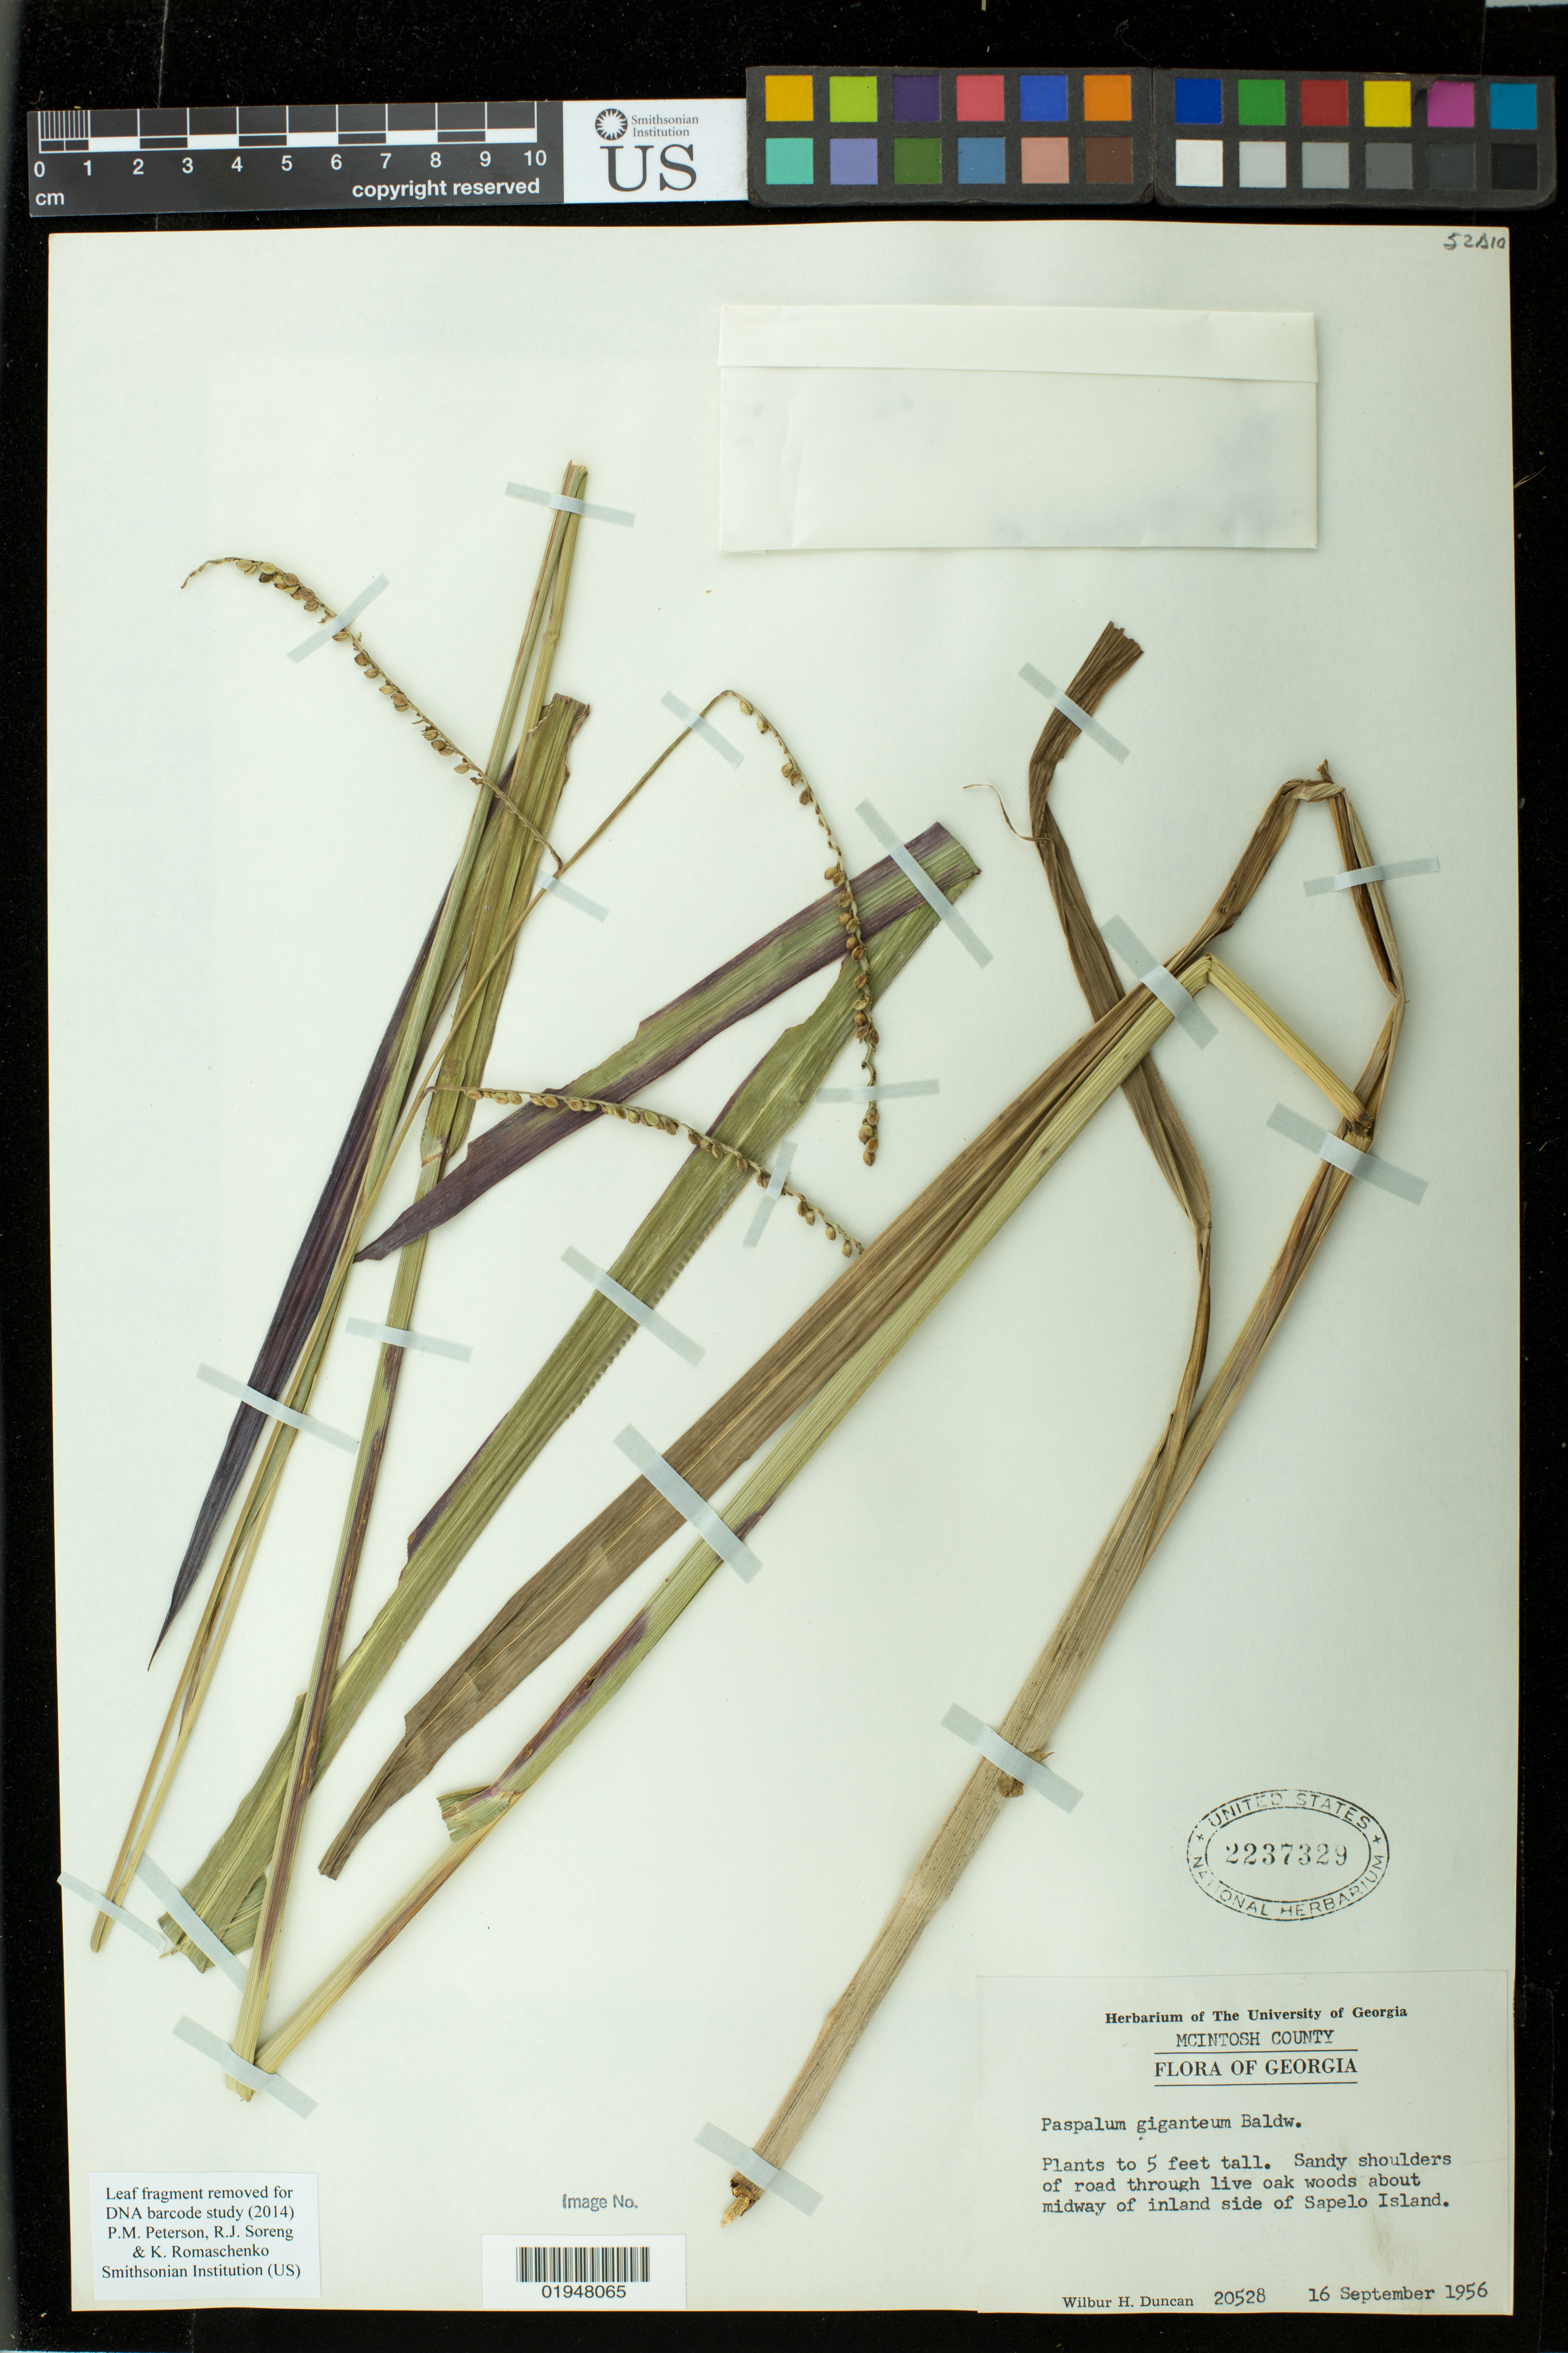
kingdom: Plantae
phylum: Tracheophyta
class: Liliopsida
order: Poales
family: Poaceae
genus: Paspalum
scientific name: Paspalum giganteum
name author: Baldwin ex Vasey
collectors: W. H. Duncan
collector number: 20528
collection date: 1956-09-16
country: United States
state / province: Georgia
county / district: McIntosh County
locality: about midway of inland side of Sapelo Island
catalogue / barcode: US 2237329